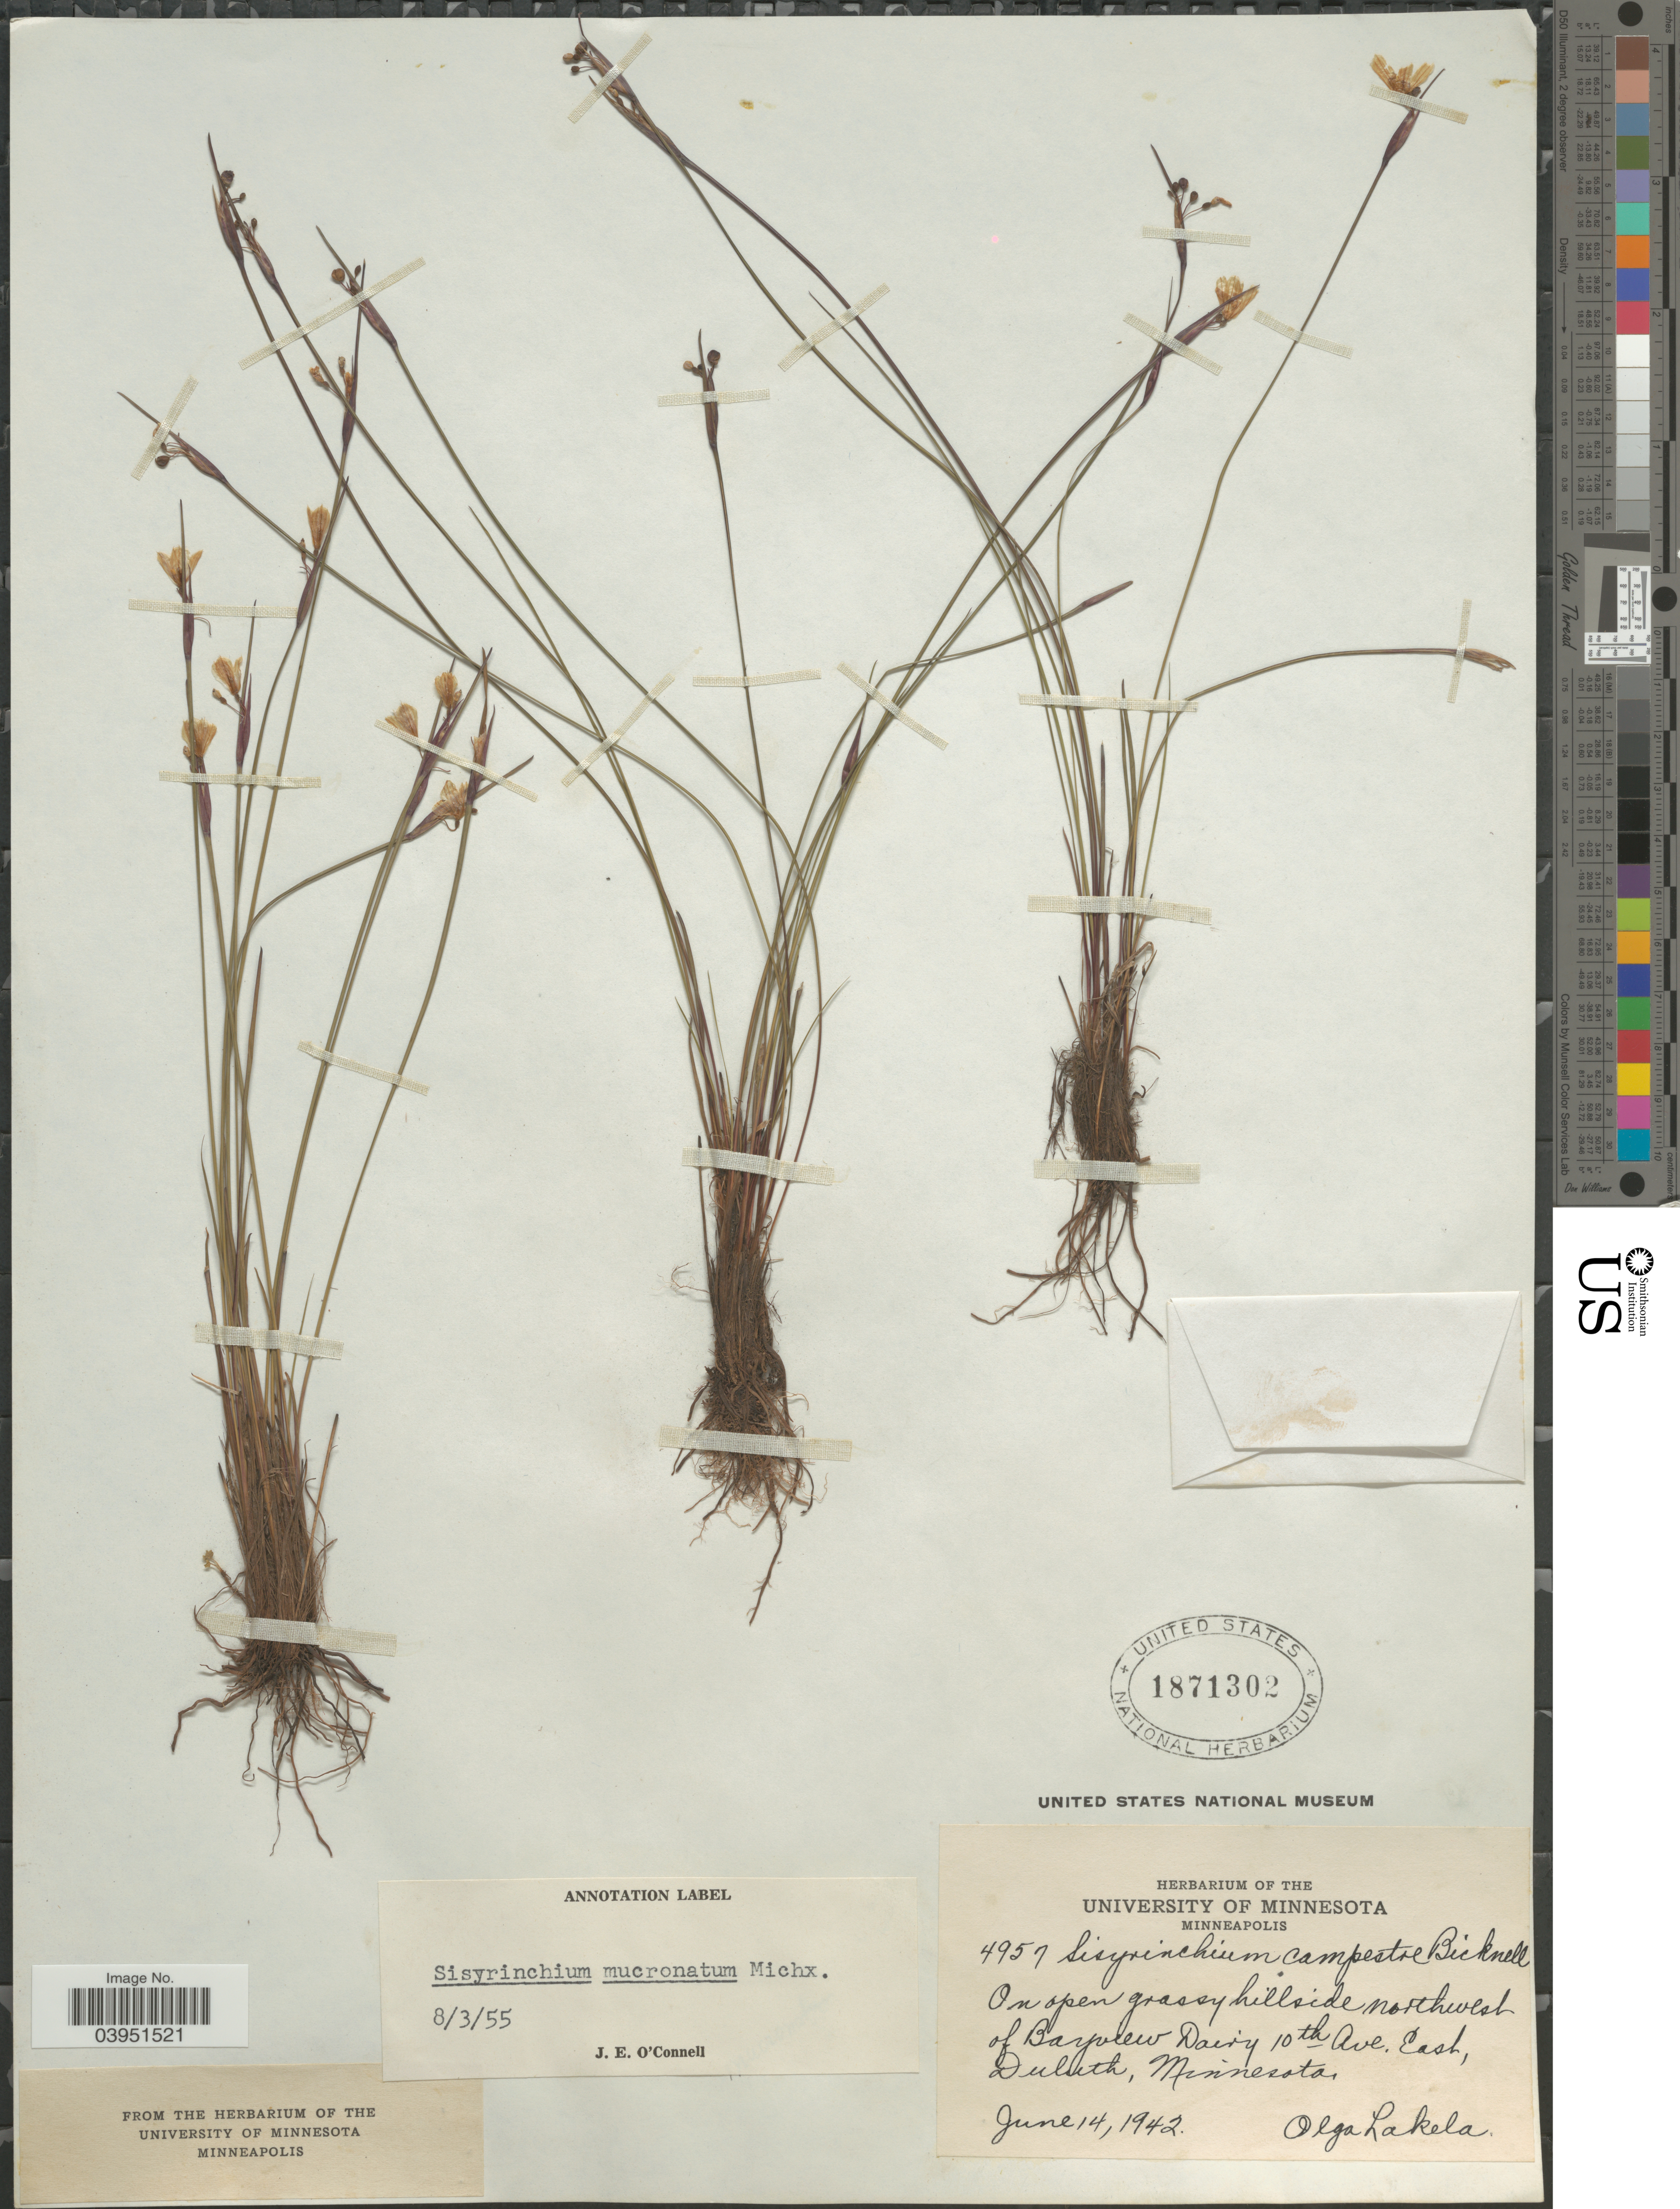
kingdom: Plantae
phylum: Tracheophyta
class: Liliopsida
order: Asparagales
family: Iridaceae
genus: Sisyrinchium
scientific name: Sisyrinchium mucronatum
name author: Michx.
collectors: O. K. Lakela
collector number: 4957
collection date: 1942-06-14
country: United States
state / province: Minnesota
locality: On open grassy hillside northwest of Bayview Dairy 10th Ave. East, Duluth.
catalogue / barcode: US 1871302